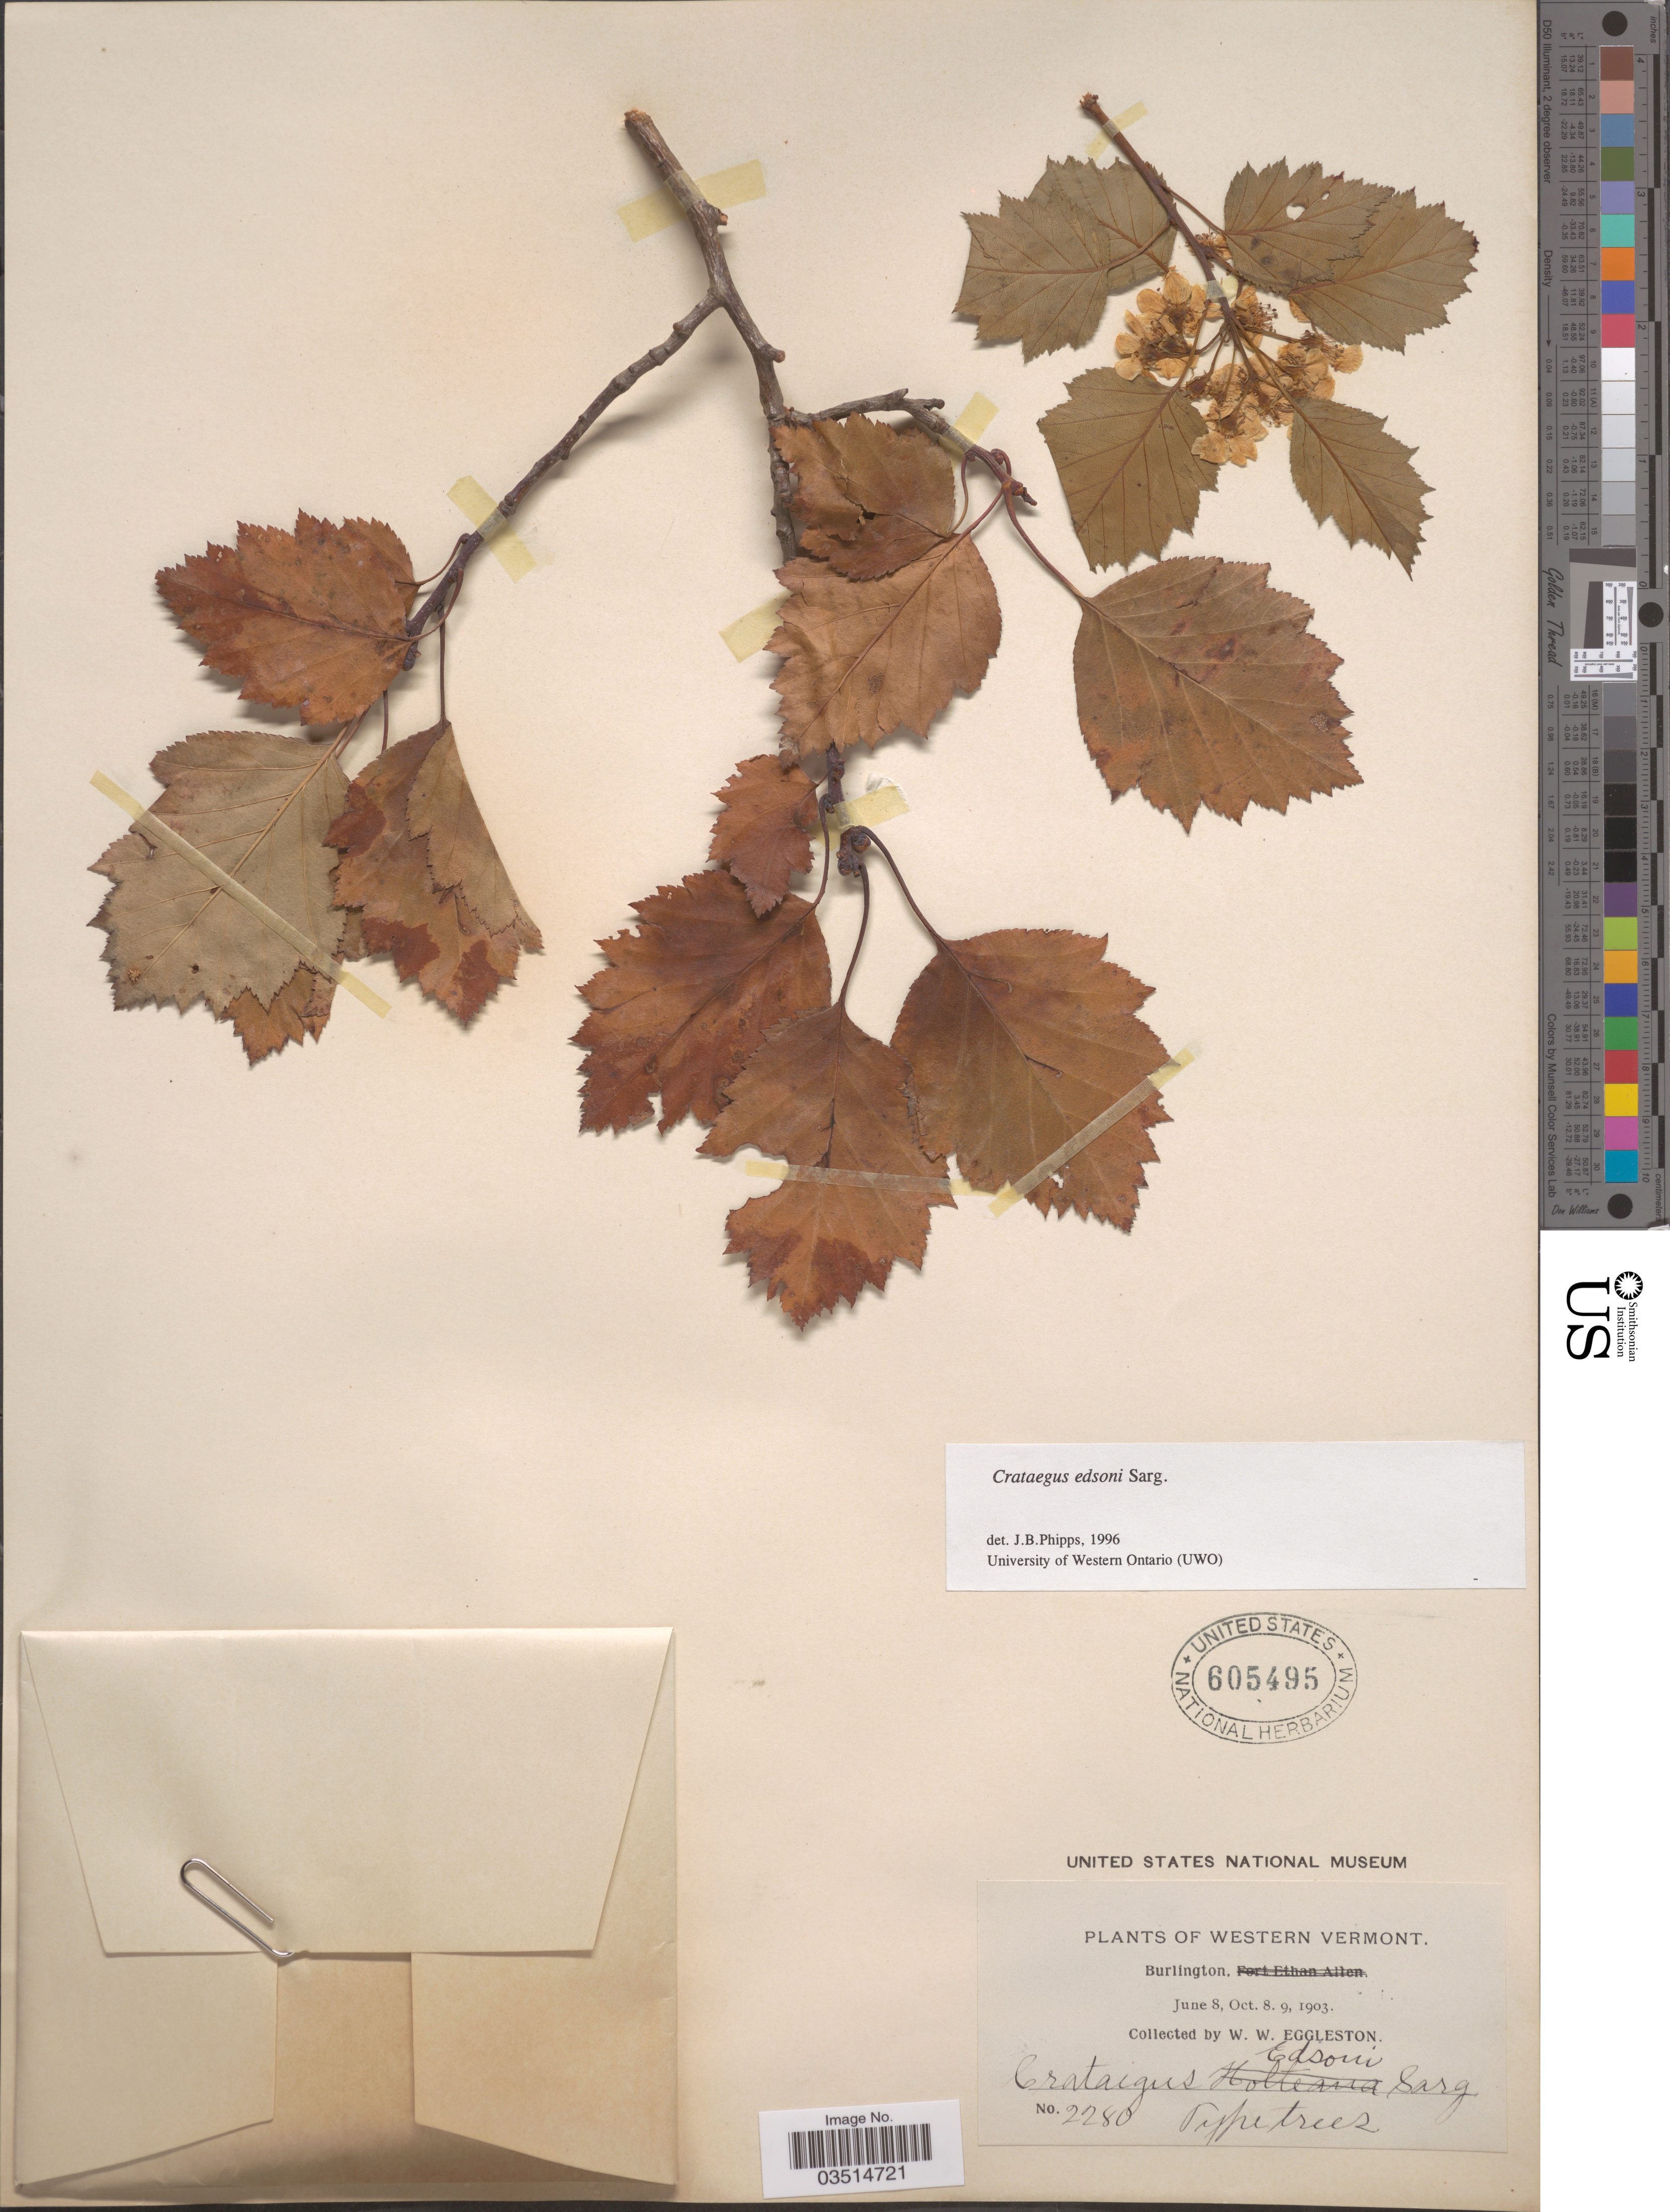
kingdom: Plantae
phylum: Tracheophyta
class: Magnoliopsida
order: Rosales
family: Rosaceae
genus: Crataegus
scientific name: Crataegus edsonii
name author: Sarg.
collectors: W. W. Eggleston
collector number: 2280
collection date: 1903-06-08/1903-10-09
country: United States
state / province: Vermont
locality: Western Vermont. Burlington.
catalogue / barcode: US 605495